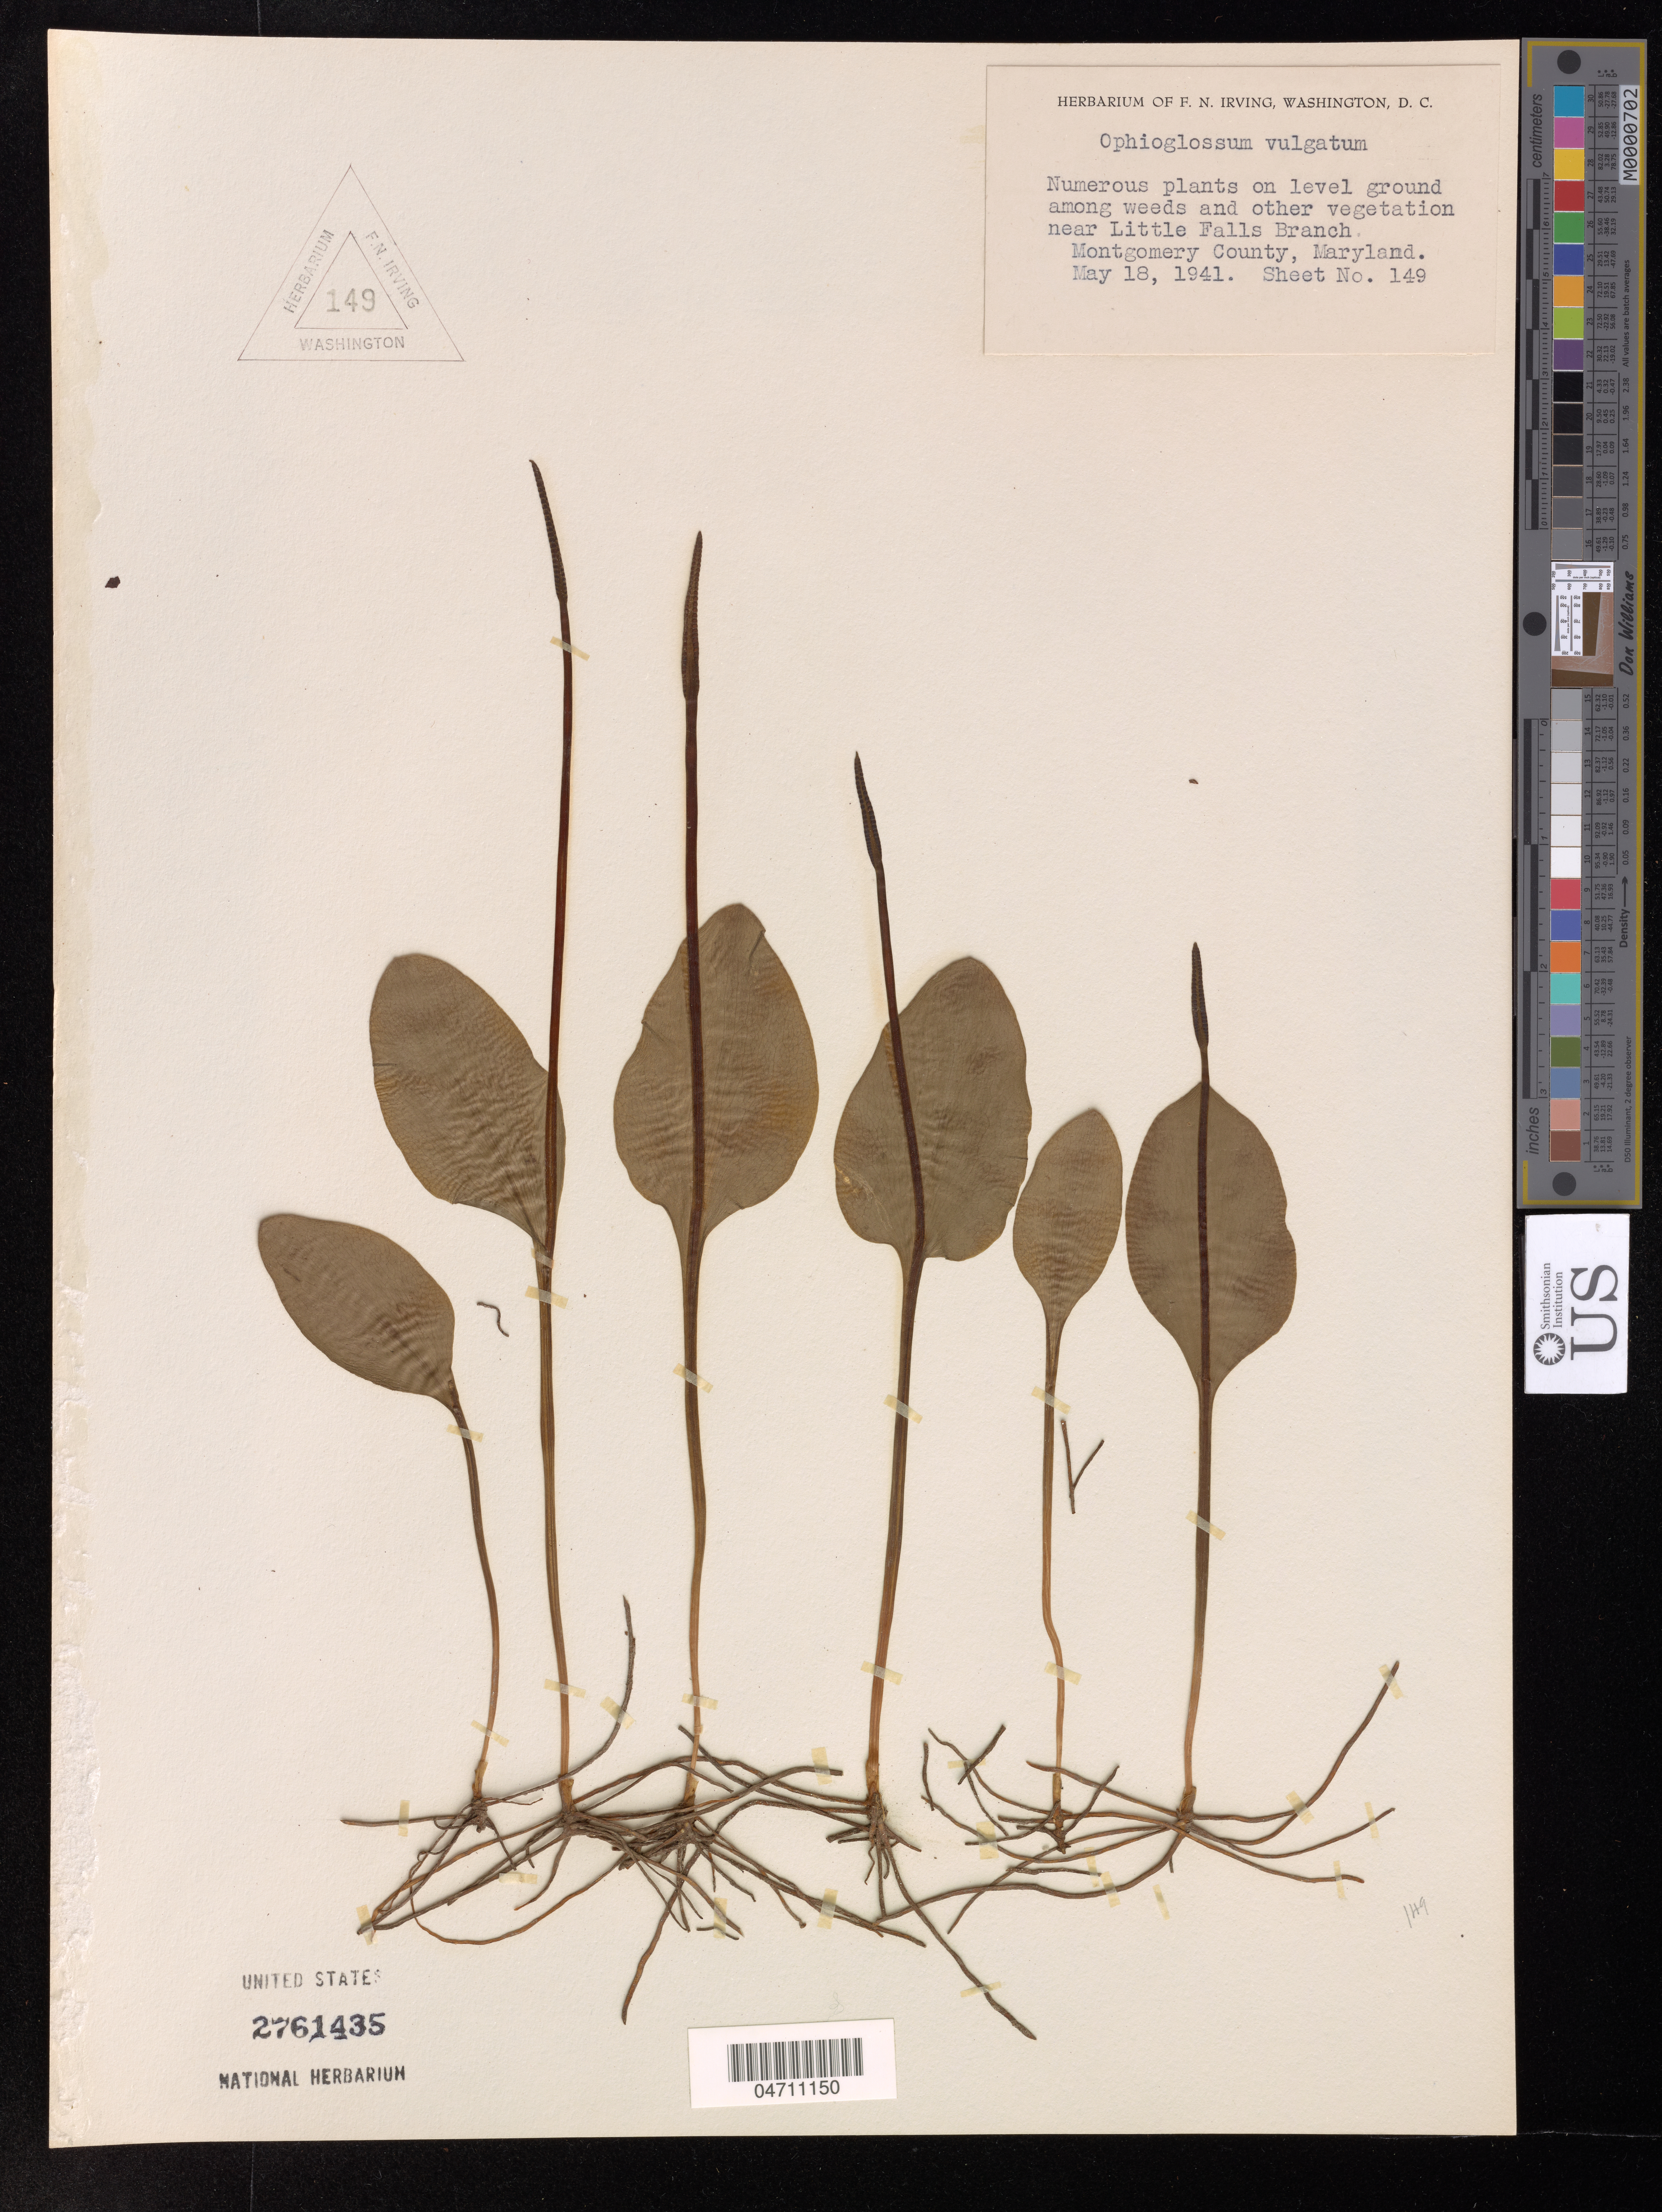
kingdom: Plantae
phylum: Tracheophyta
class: Polypodiopsida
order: Ophioglossales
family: Ophioglossaceae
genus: Ophioglossum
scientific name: Ophioglossum vulgatum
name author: L.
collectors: ex herb. F.N. Irving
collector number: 149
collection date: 1941-05-18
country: United States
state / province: Maryland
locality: Montgomery County.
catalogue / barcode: US 2761435